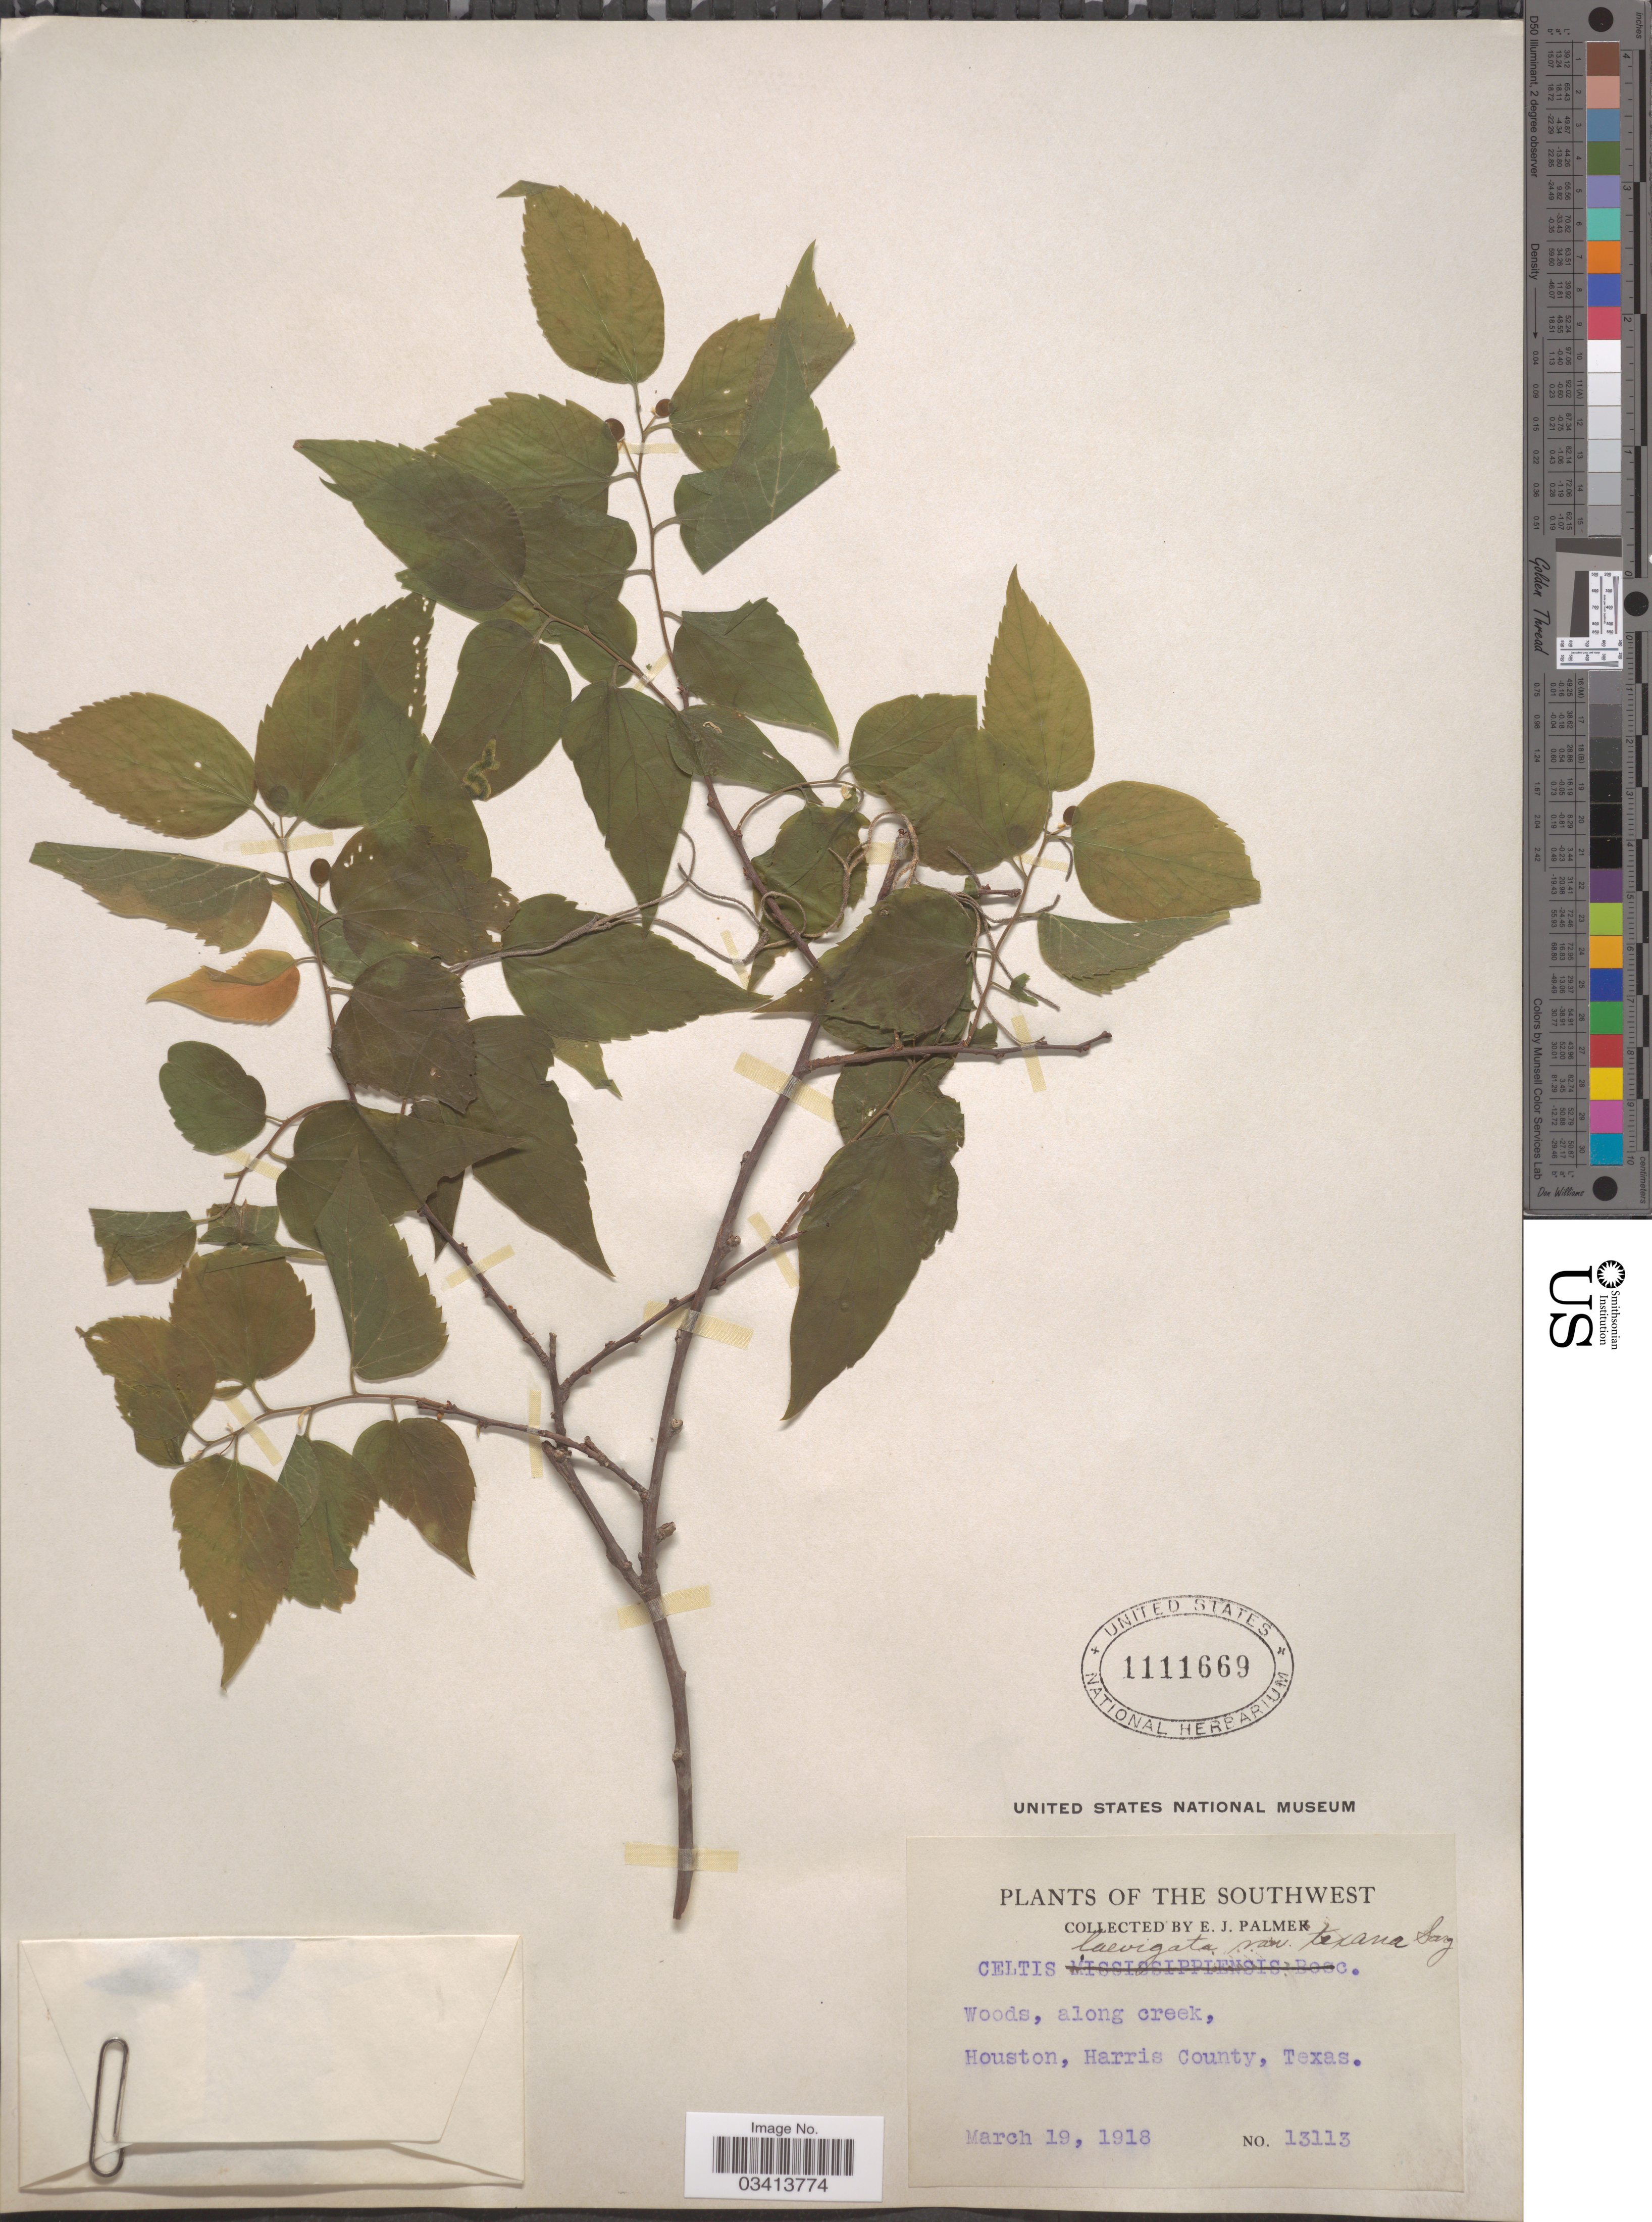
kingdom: Plantae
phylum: Tracheophyta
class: Magnoliopsida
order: Rosales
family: Cannabaceae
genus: Celtis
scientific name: Celtis laevigata var. texana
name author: Sarg.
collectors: E. J. Palmer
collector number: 13113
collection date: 1918-03-19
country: United States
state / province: Texas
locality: The Southwest. Woods, along creek, Houston, Harris County.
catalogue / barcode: US 1111669